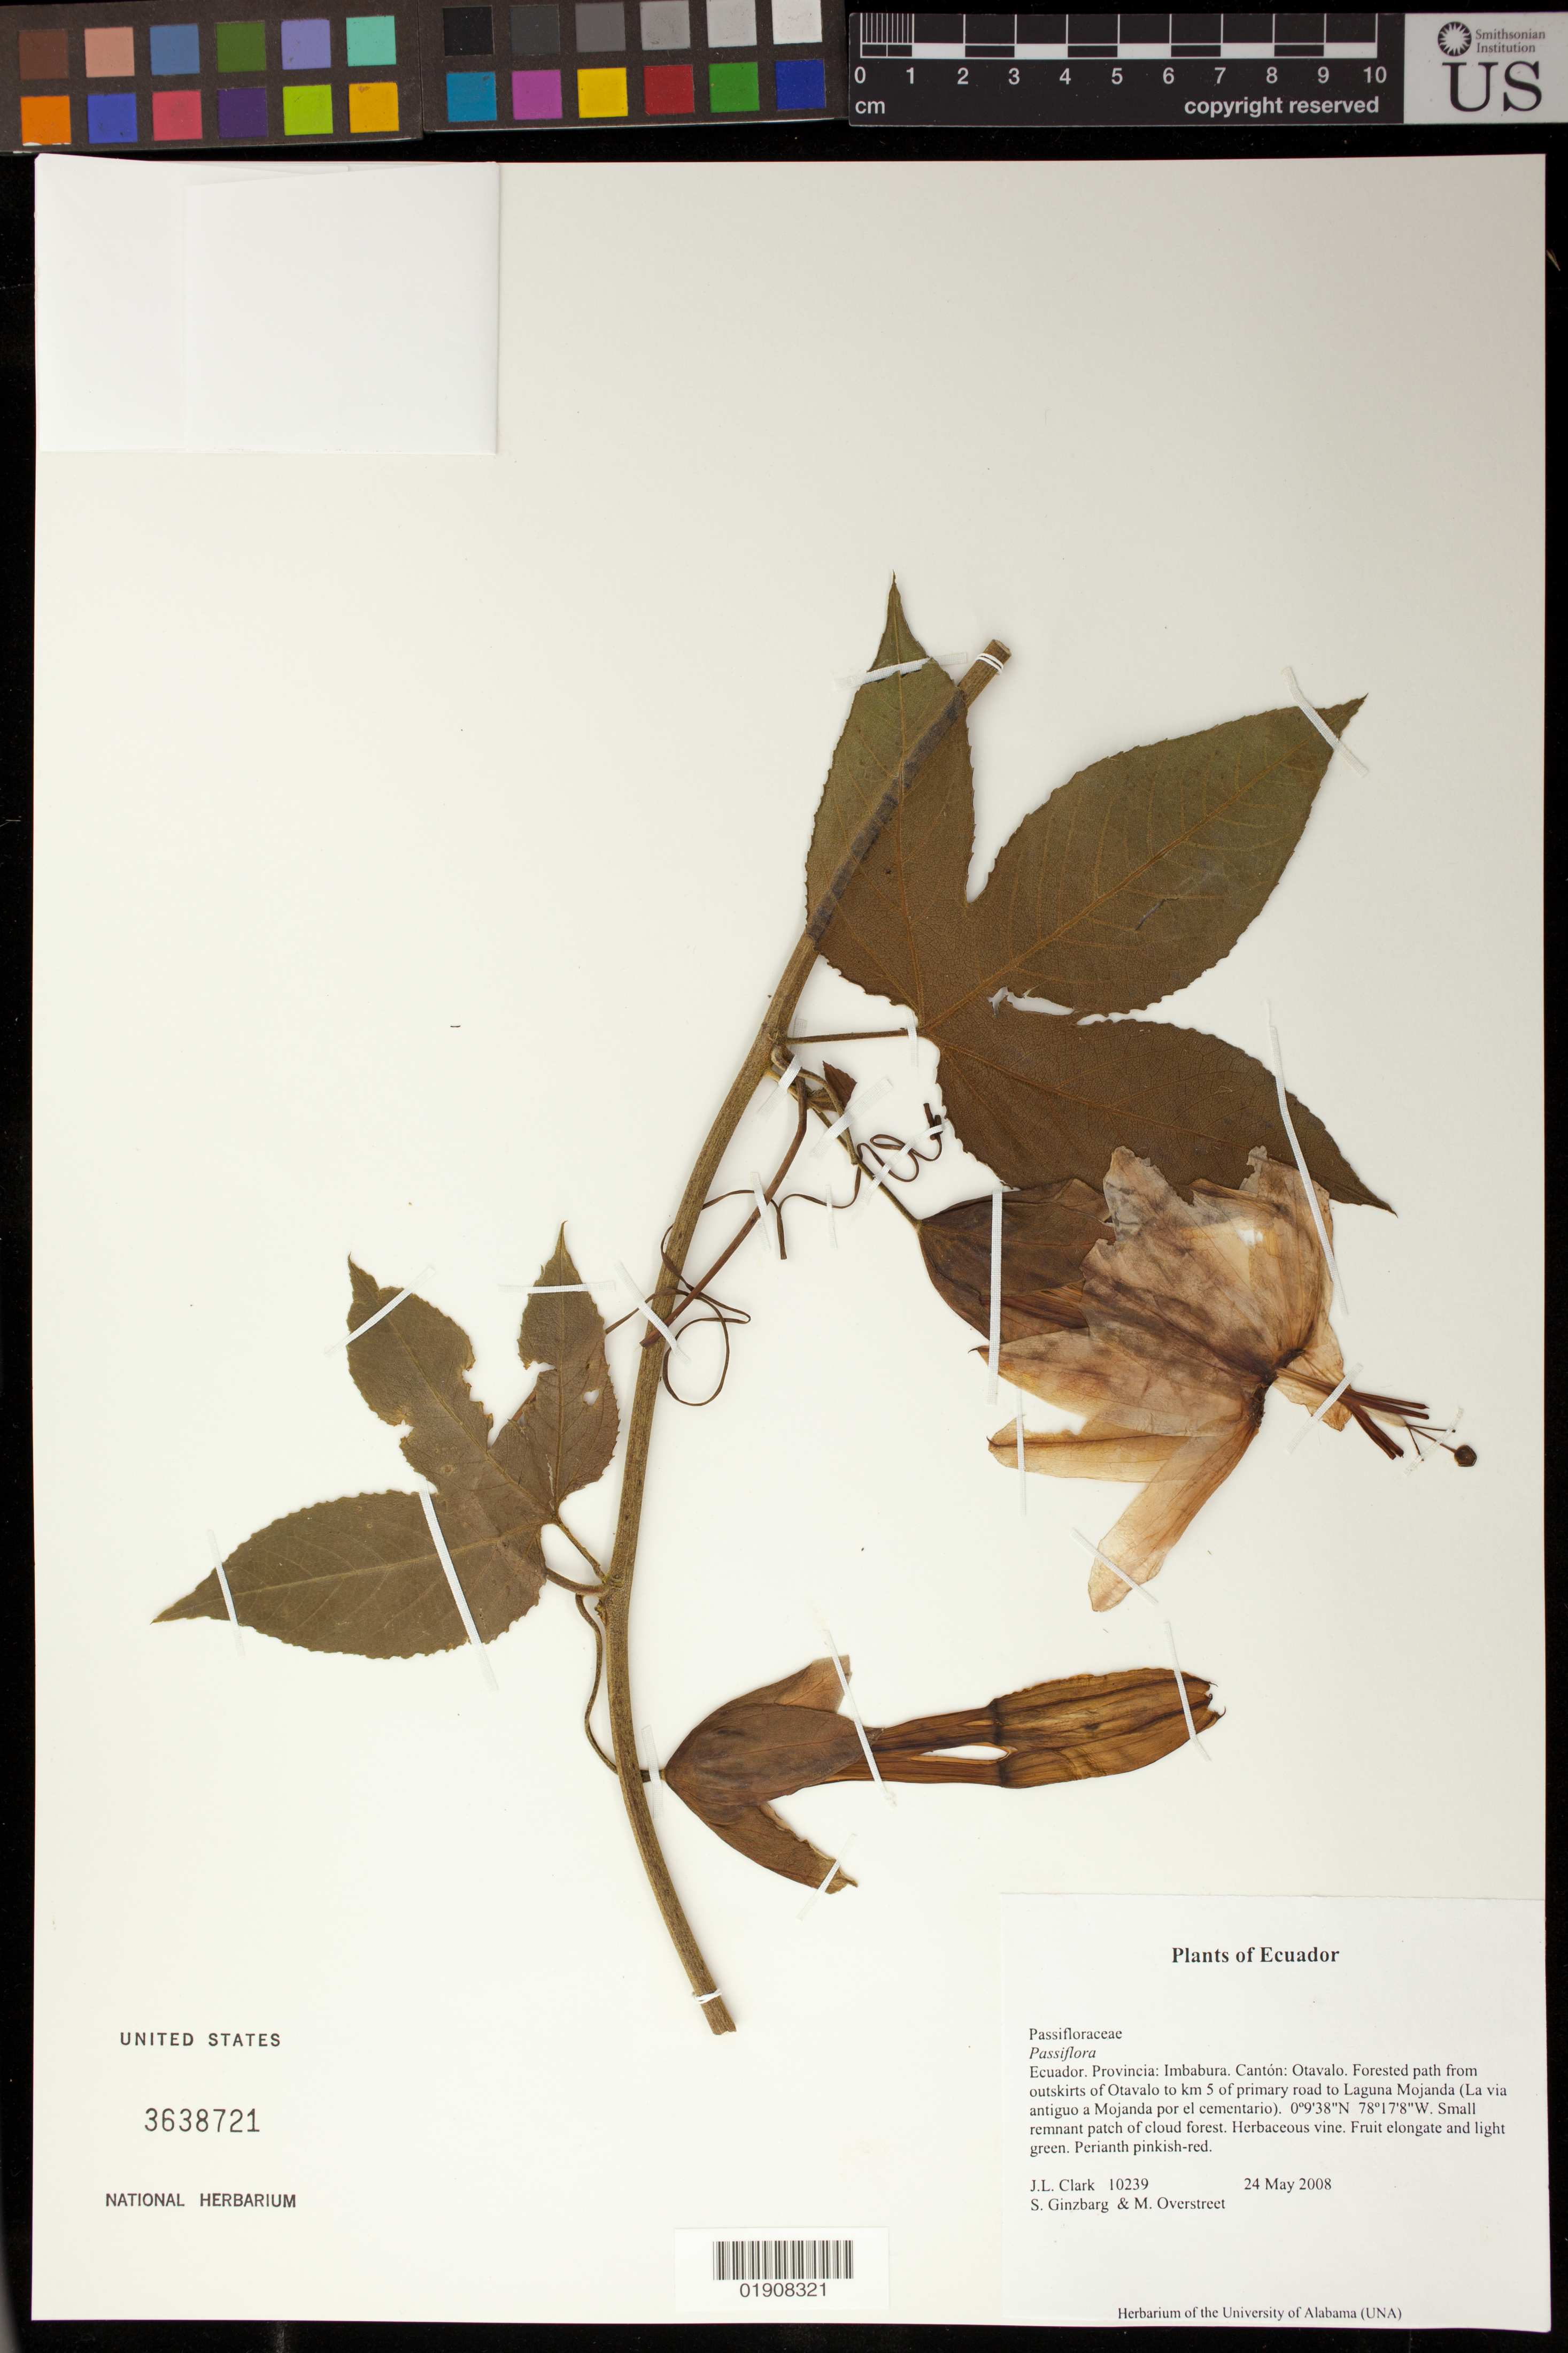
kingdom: Plantae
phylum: Tracheophyta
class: Magnoliopsida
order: Malpighiales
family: Passifloraceae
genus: Passiflora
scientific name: Passiflora sp.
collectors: J. L. Clark, S. Ginzbarg & M. Overstreet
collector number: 10239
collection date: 2008-05-24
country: Ecuador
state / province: Imbabura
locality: Provincia Imbabura, Canton Otavalo, forested path from outskirts of Otavalo to km 5 primary road to Laguna Mojanda (La via antiguo a Mojanda por el cementario)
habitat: Small remnant patch of cloud forest.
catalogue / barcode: US 3638721